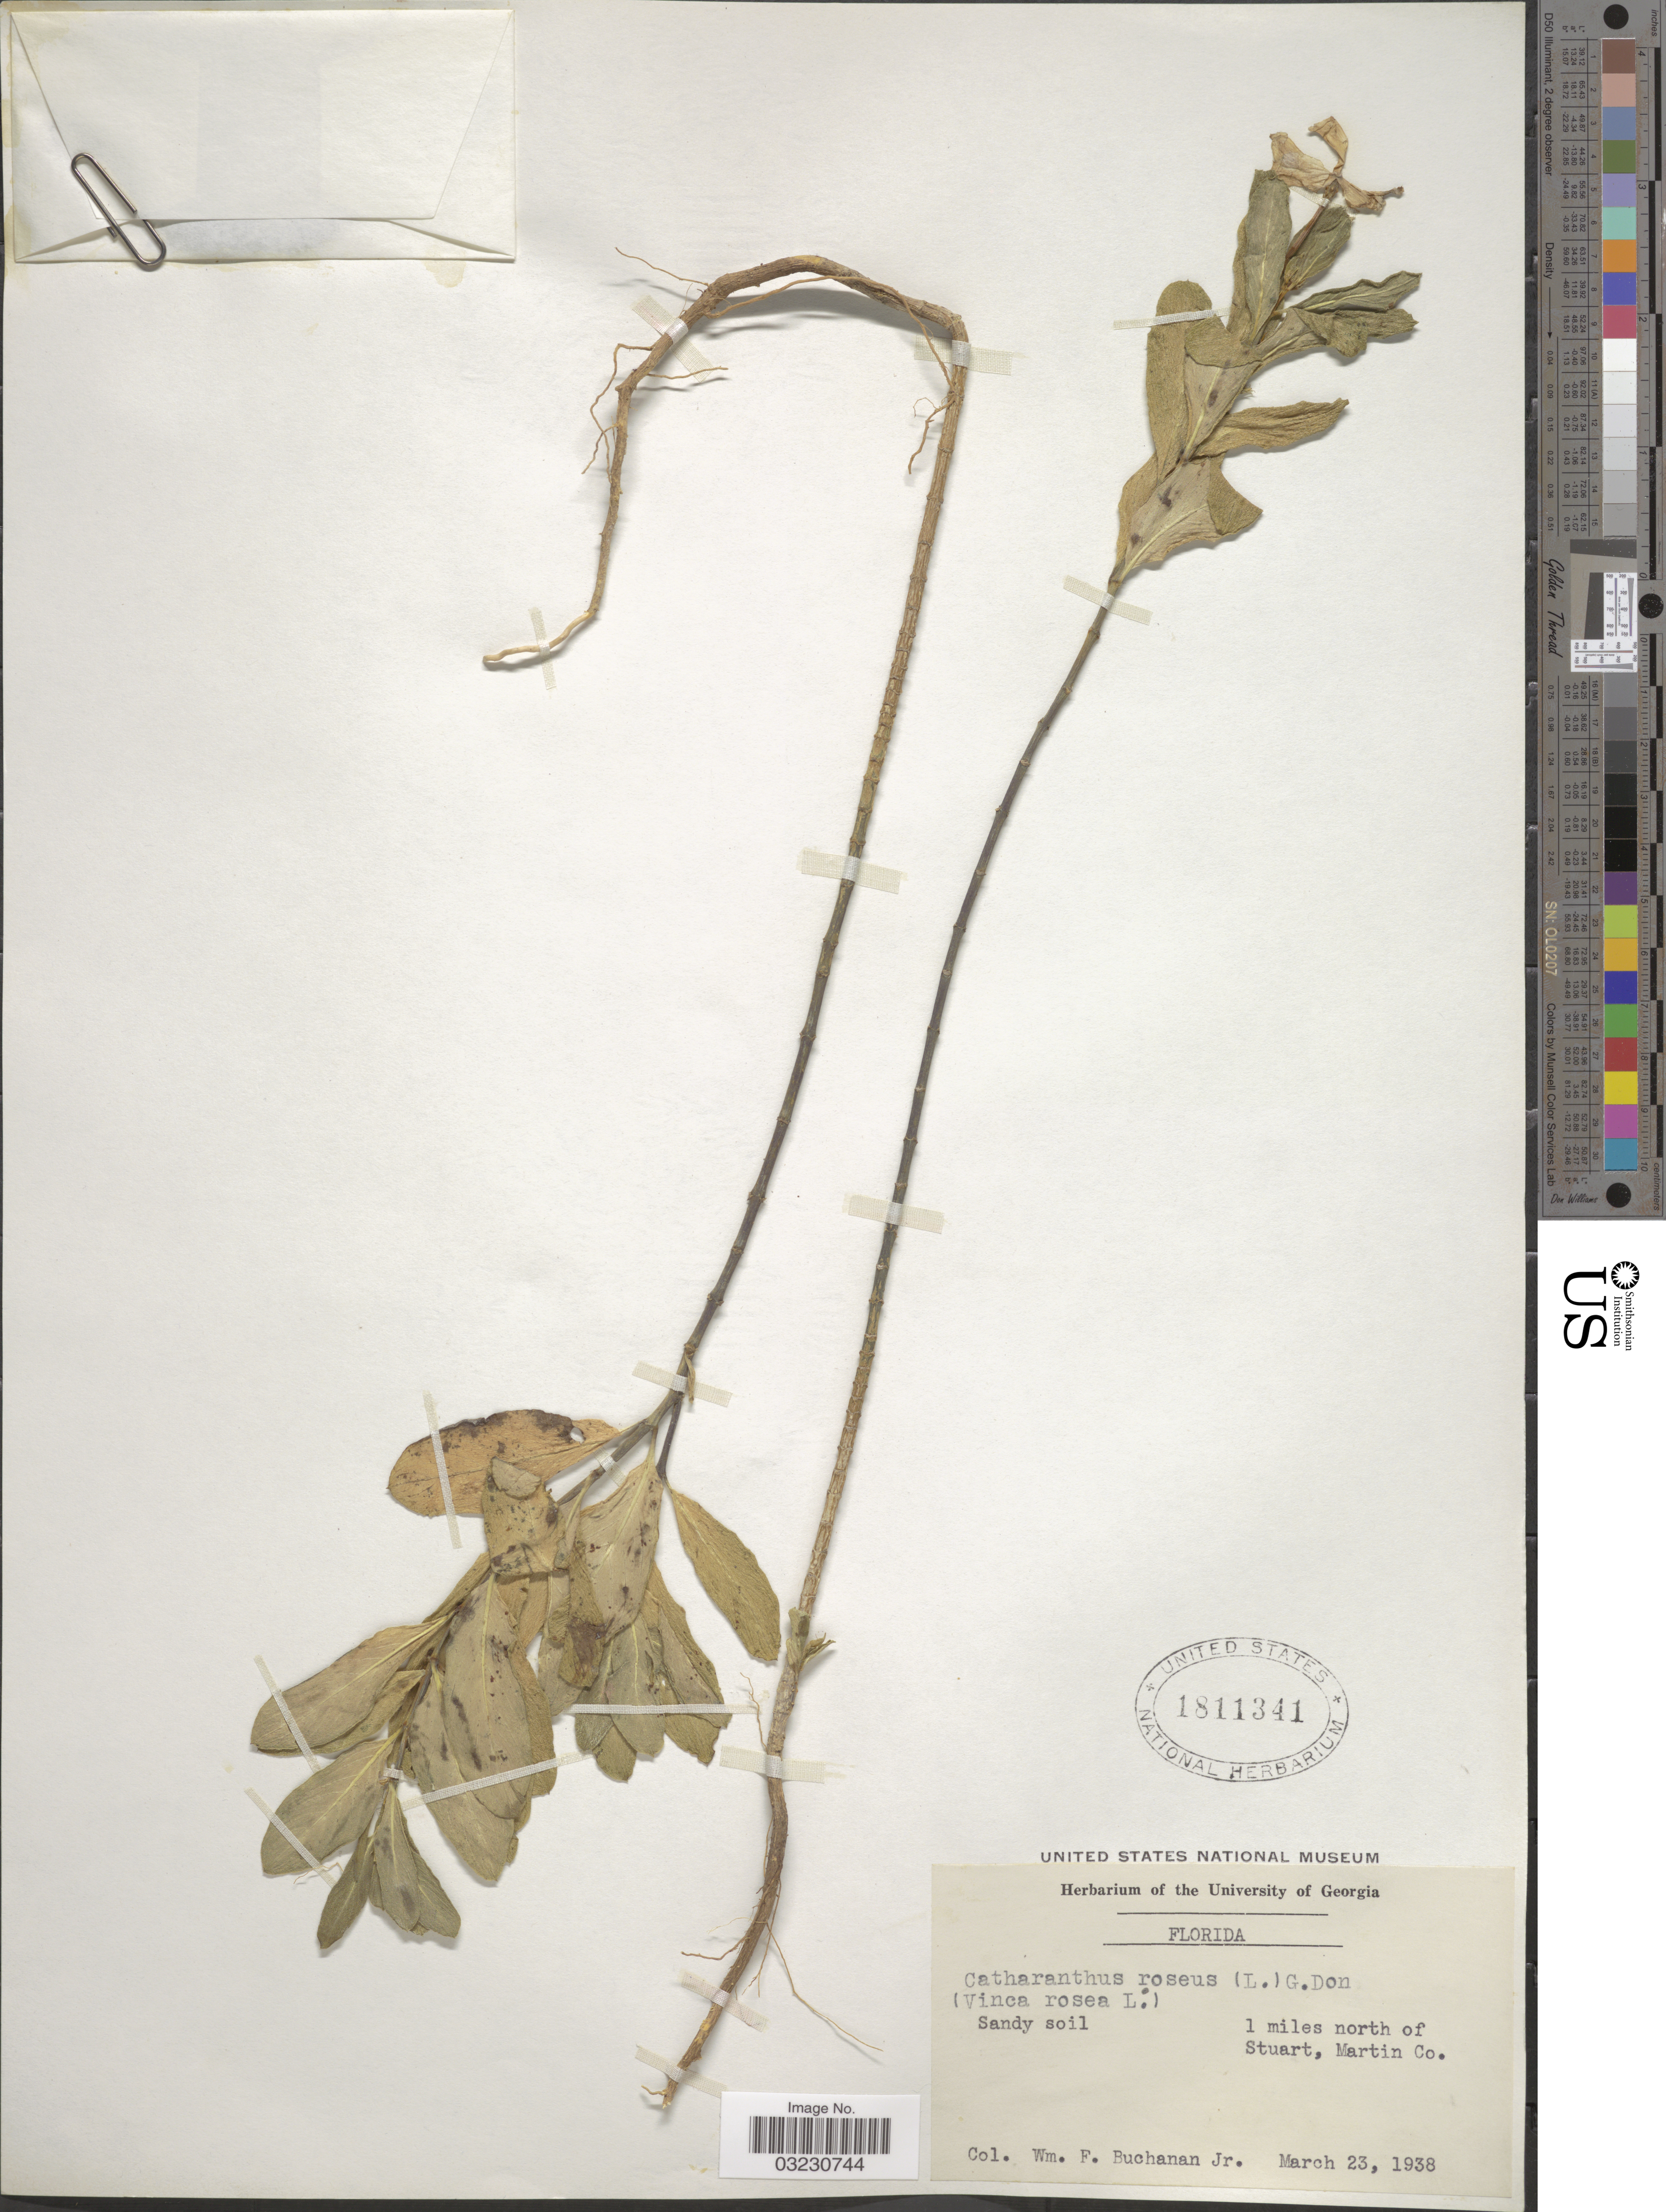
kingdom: Plantae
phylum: Tracheophyta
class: Magnoliopsida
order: Gentianales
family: Apocynaceae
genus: Catharanthus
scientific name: Catharanthus roseus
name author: (L.) G. Don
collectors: W. Buchanan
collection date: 1938-03-23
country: United States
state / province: Florida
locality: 1 miles north of Stuart, Martin Co.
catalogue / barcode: US 1811341